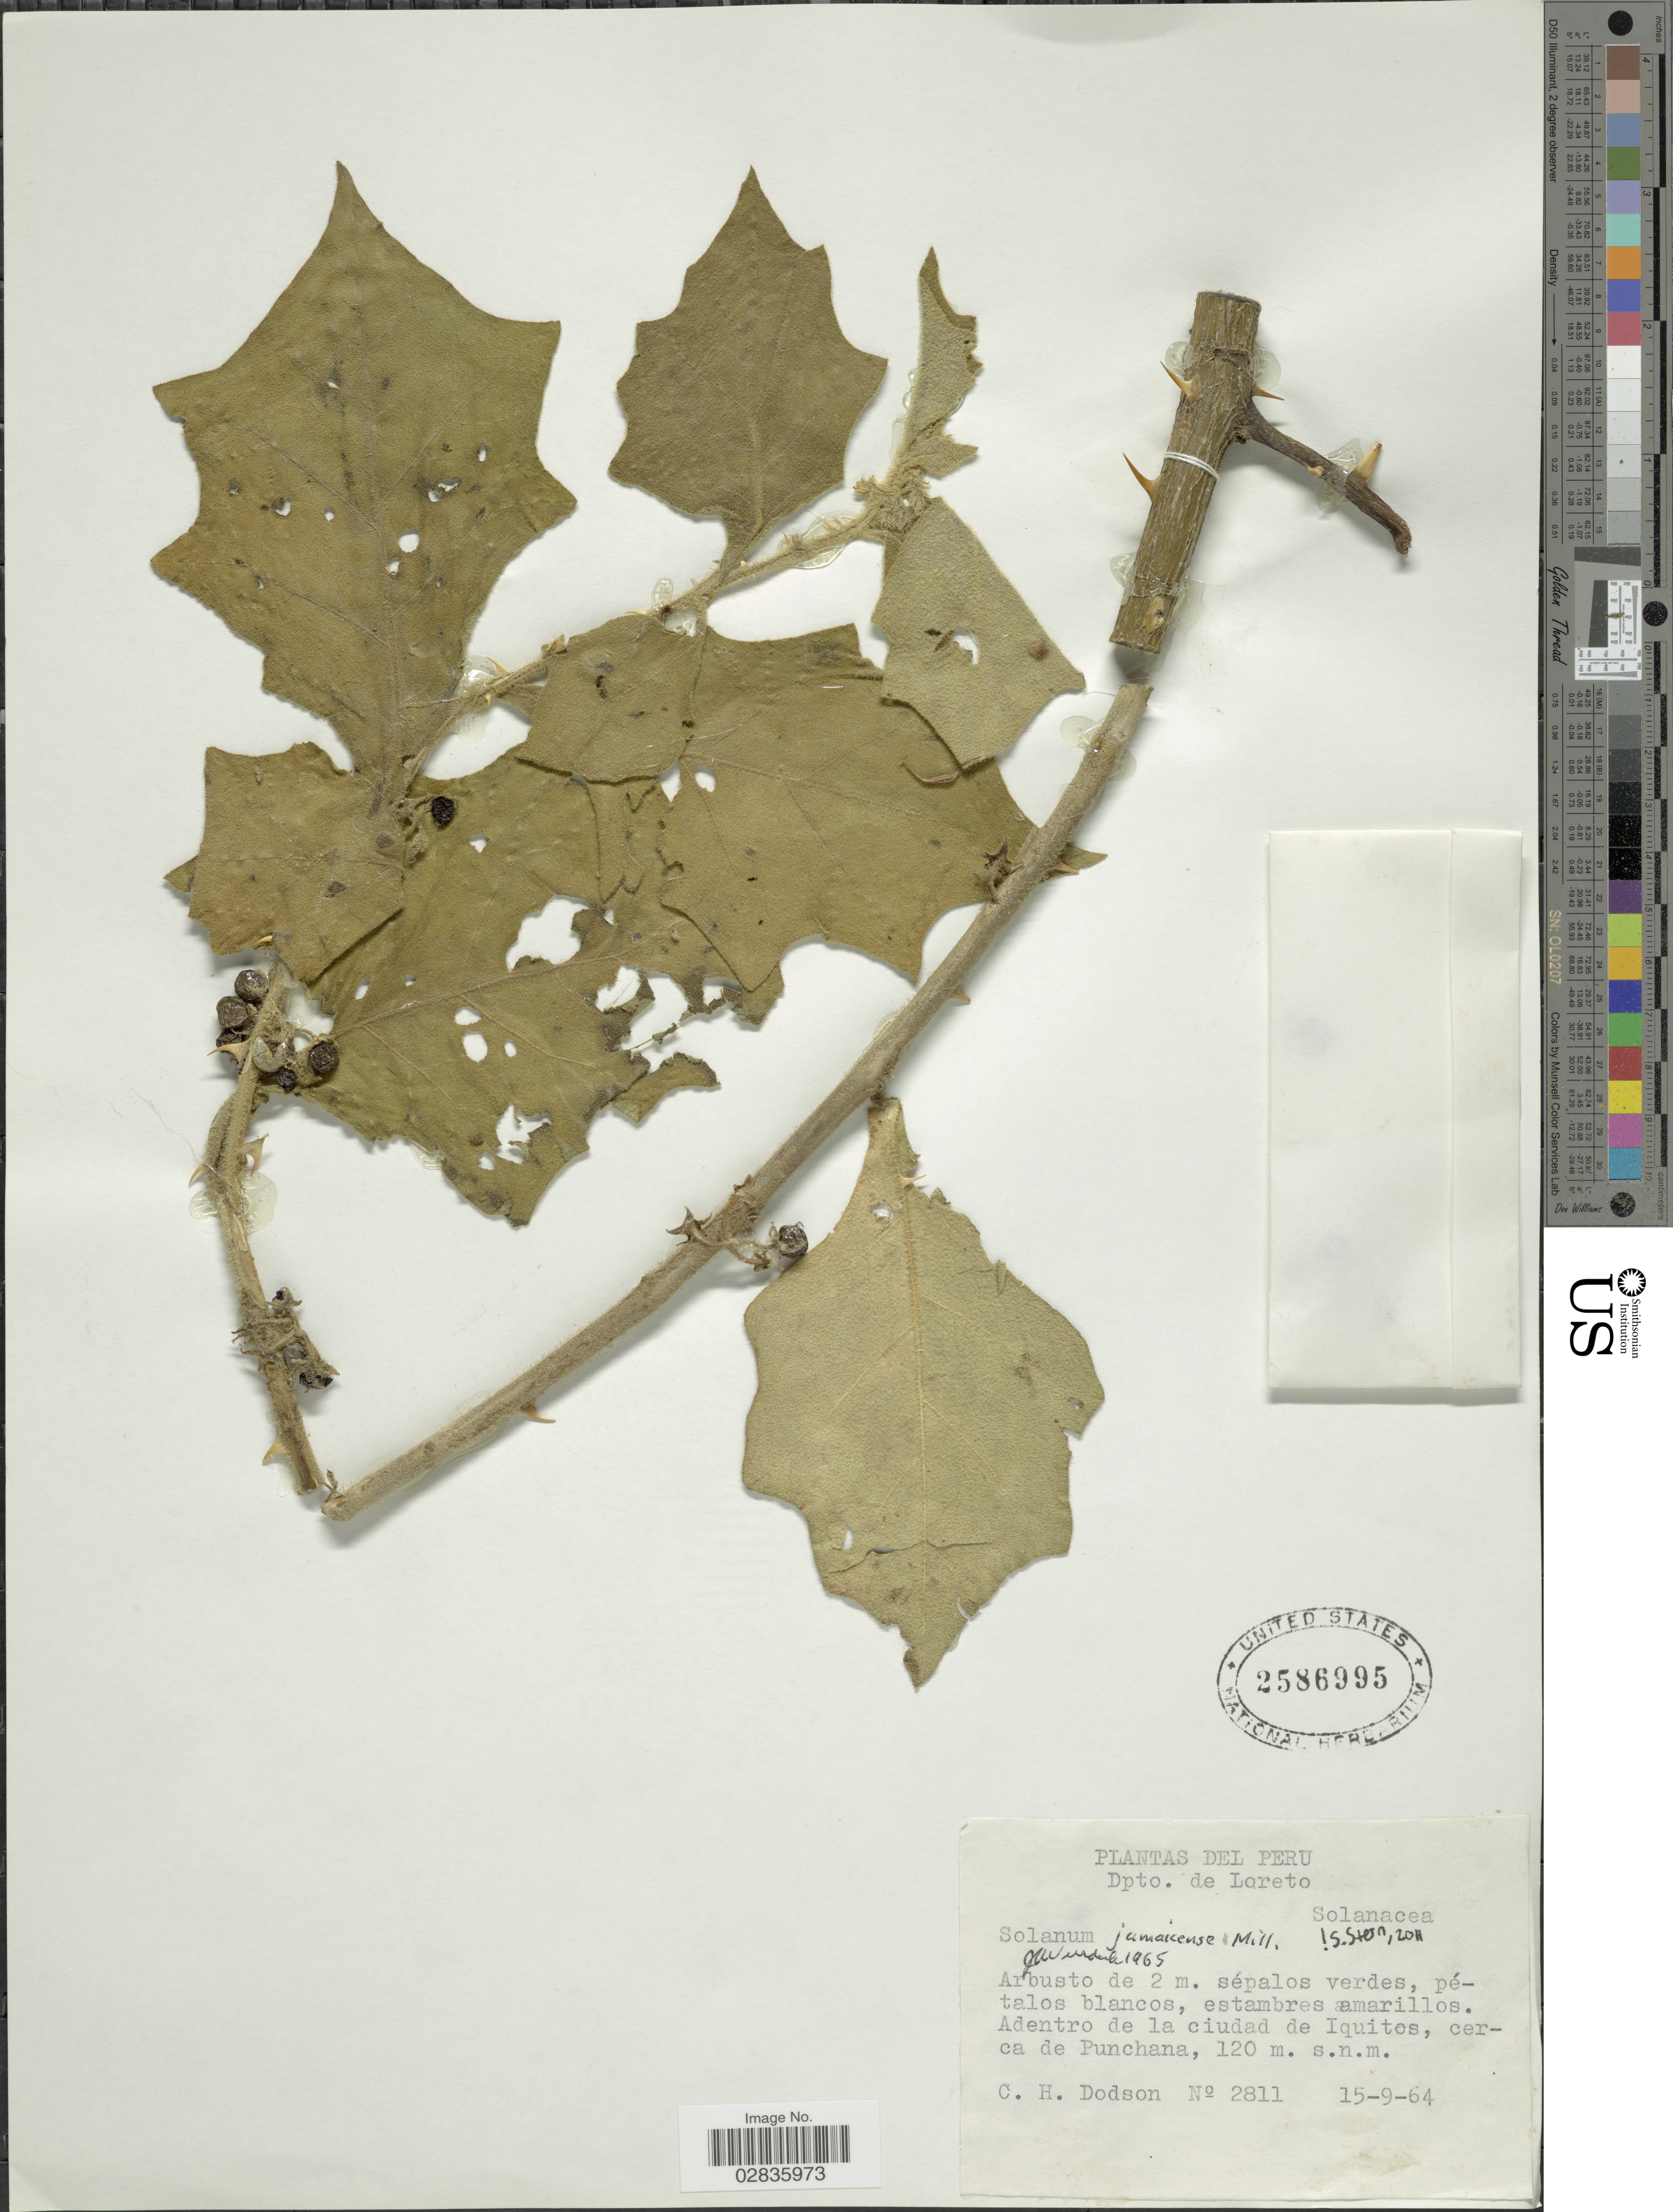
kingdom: Plantae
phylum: Tracheophyta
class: Magnoliopsida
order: Solanales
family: Solanaceae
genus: Solanum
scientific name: Solanum jamaicense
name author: Mill.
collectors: C. H. Dodson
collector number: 2811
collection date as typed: Transcribed d/m/y: 15/9/64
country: Peru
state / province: Loreto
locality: Dpto. de Loreto. Adentro de la ciudad de Iquitos, cerca de Punchana.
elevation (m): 120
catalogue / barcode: US 2586995